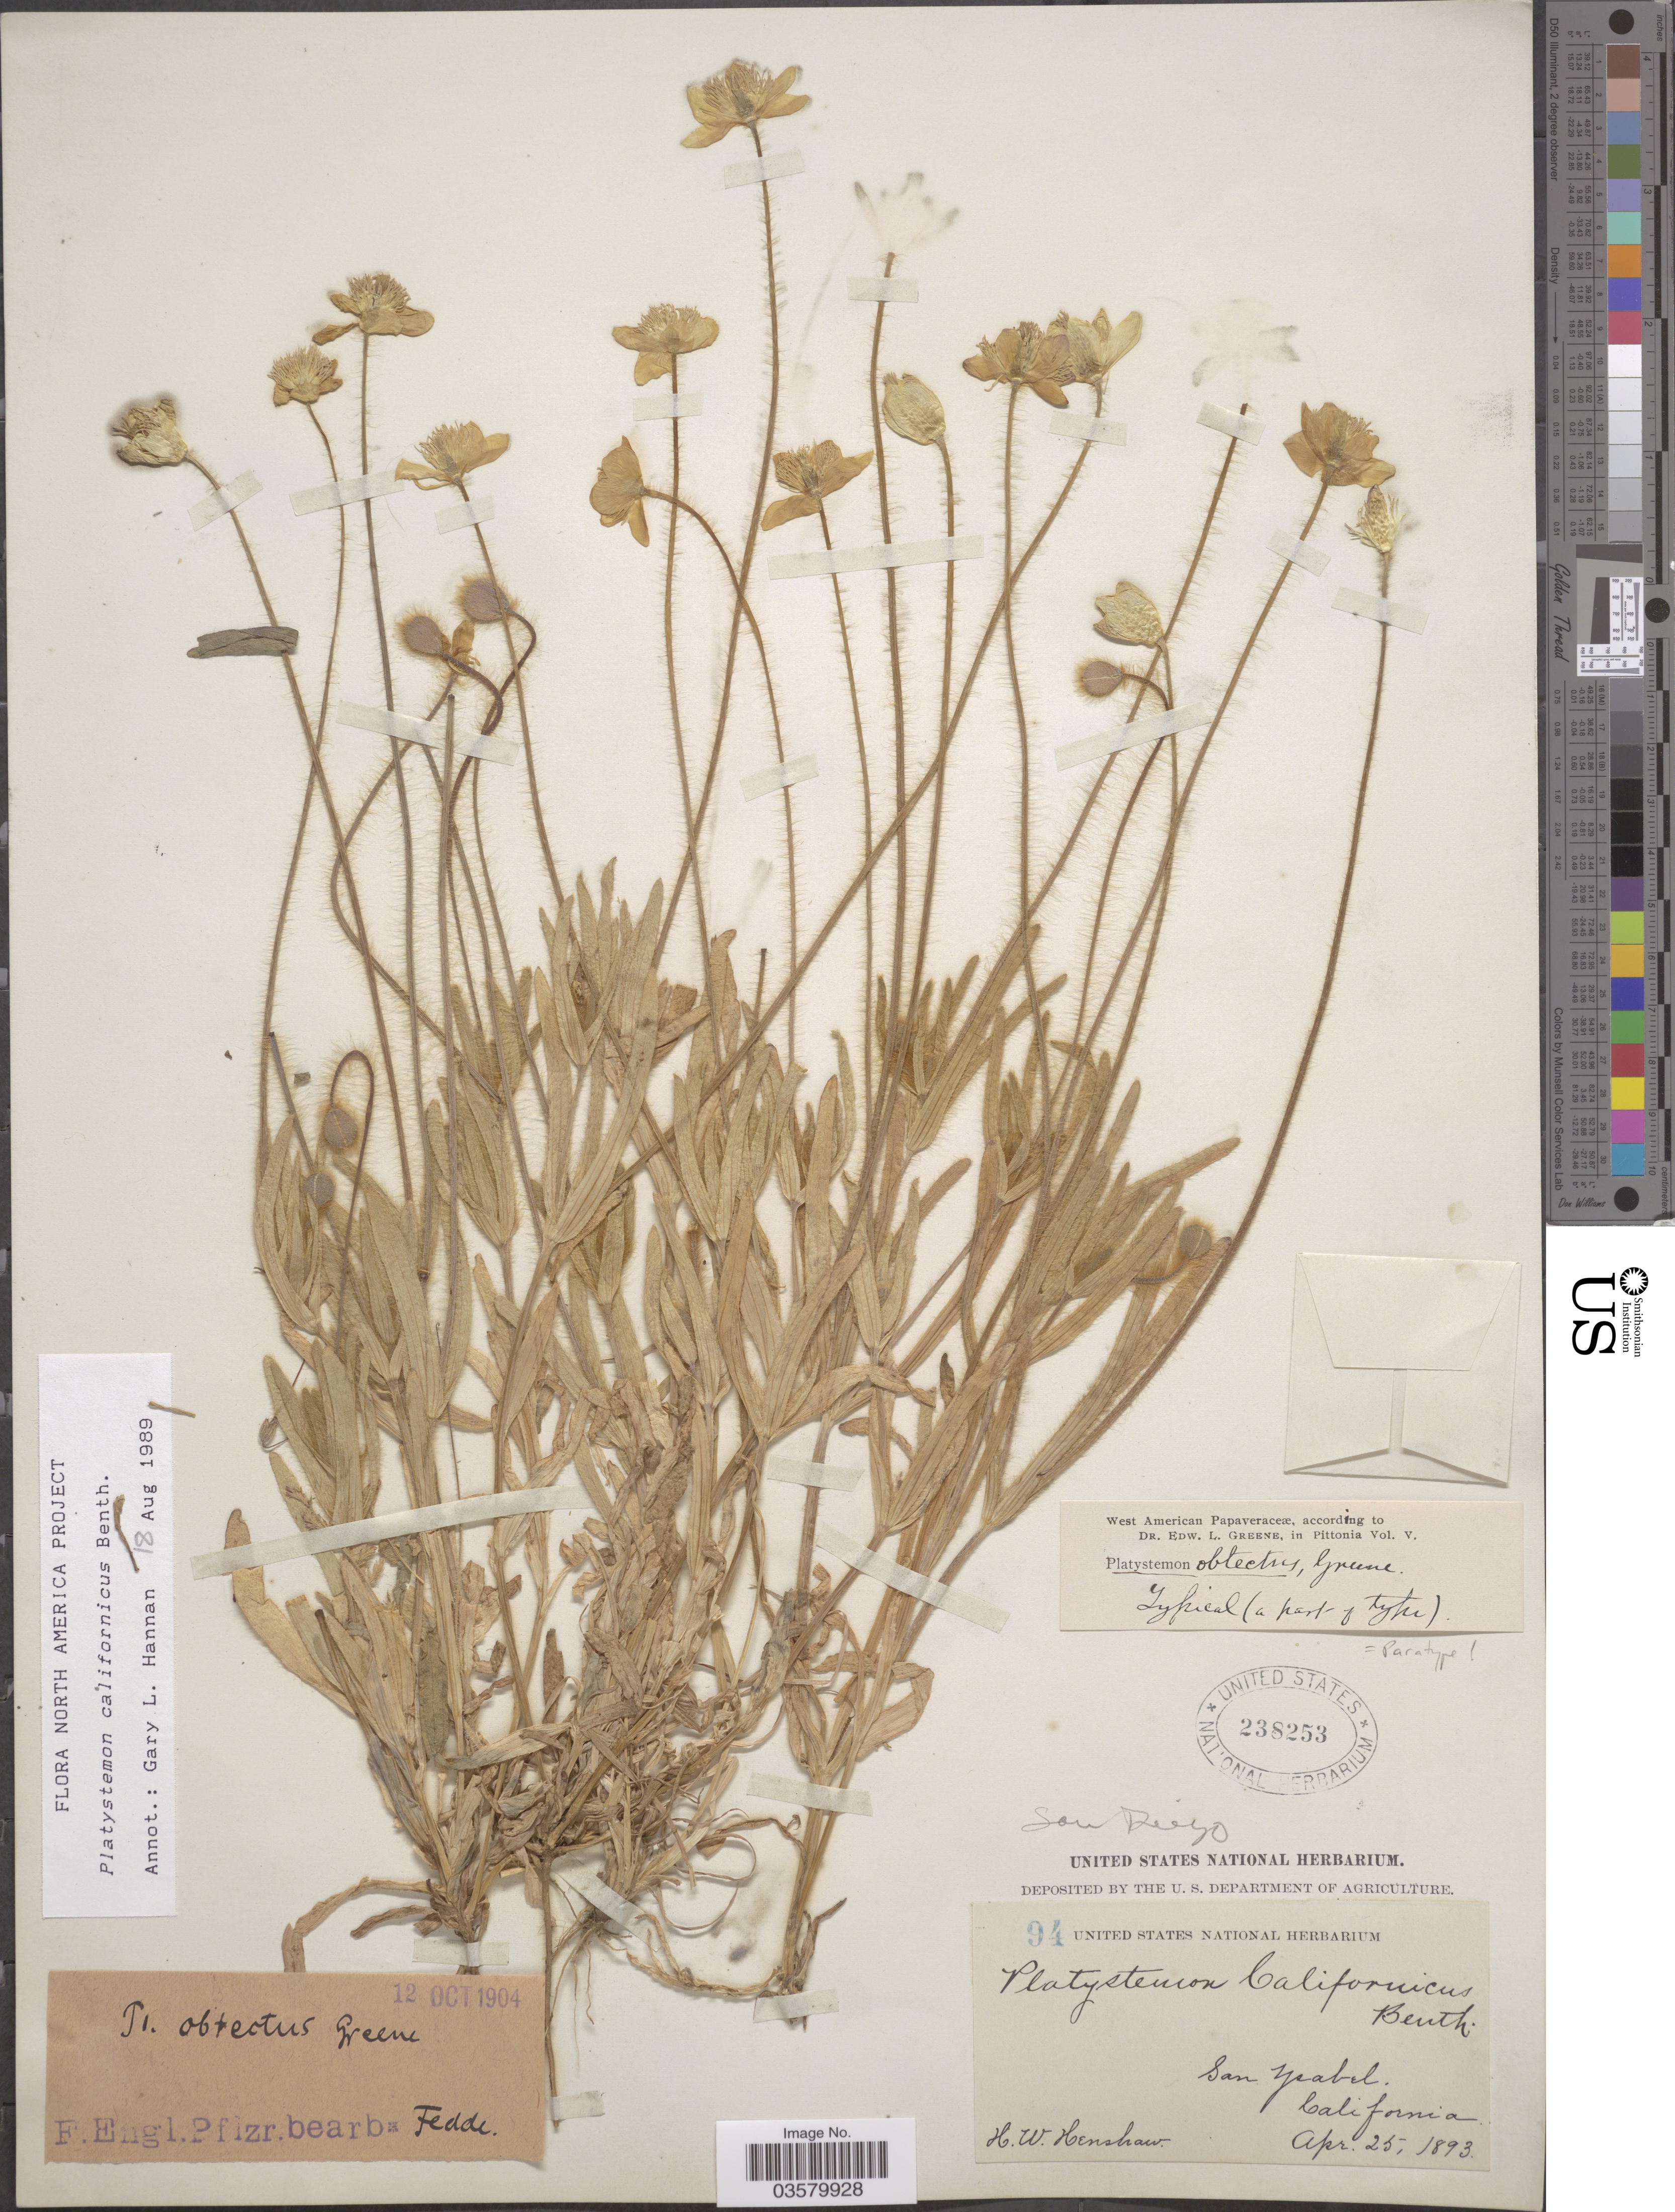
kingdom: Plantae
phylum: Tracheophyta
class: Magnoliopsida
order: Ranunculales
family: Papaveraceae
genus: Platystemon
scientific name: Platystemon californicus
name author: Benth.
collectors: H. Henshaw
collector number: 94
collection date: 1893-04-25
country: United States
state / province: California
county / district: San Diego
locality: San Ysabel. San Diego.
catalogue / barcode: US 238253